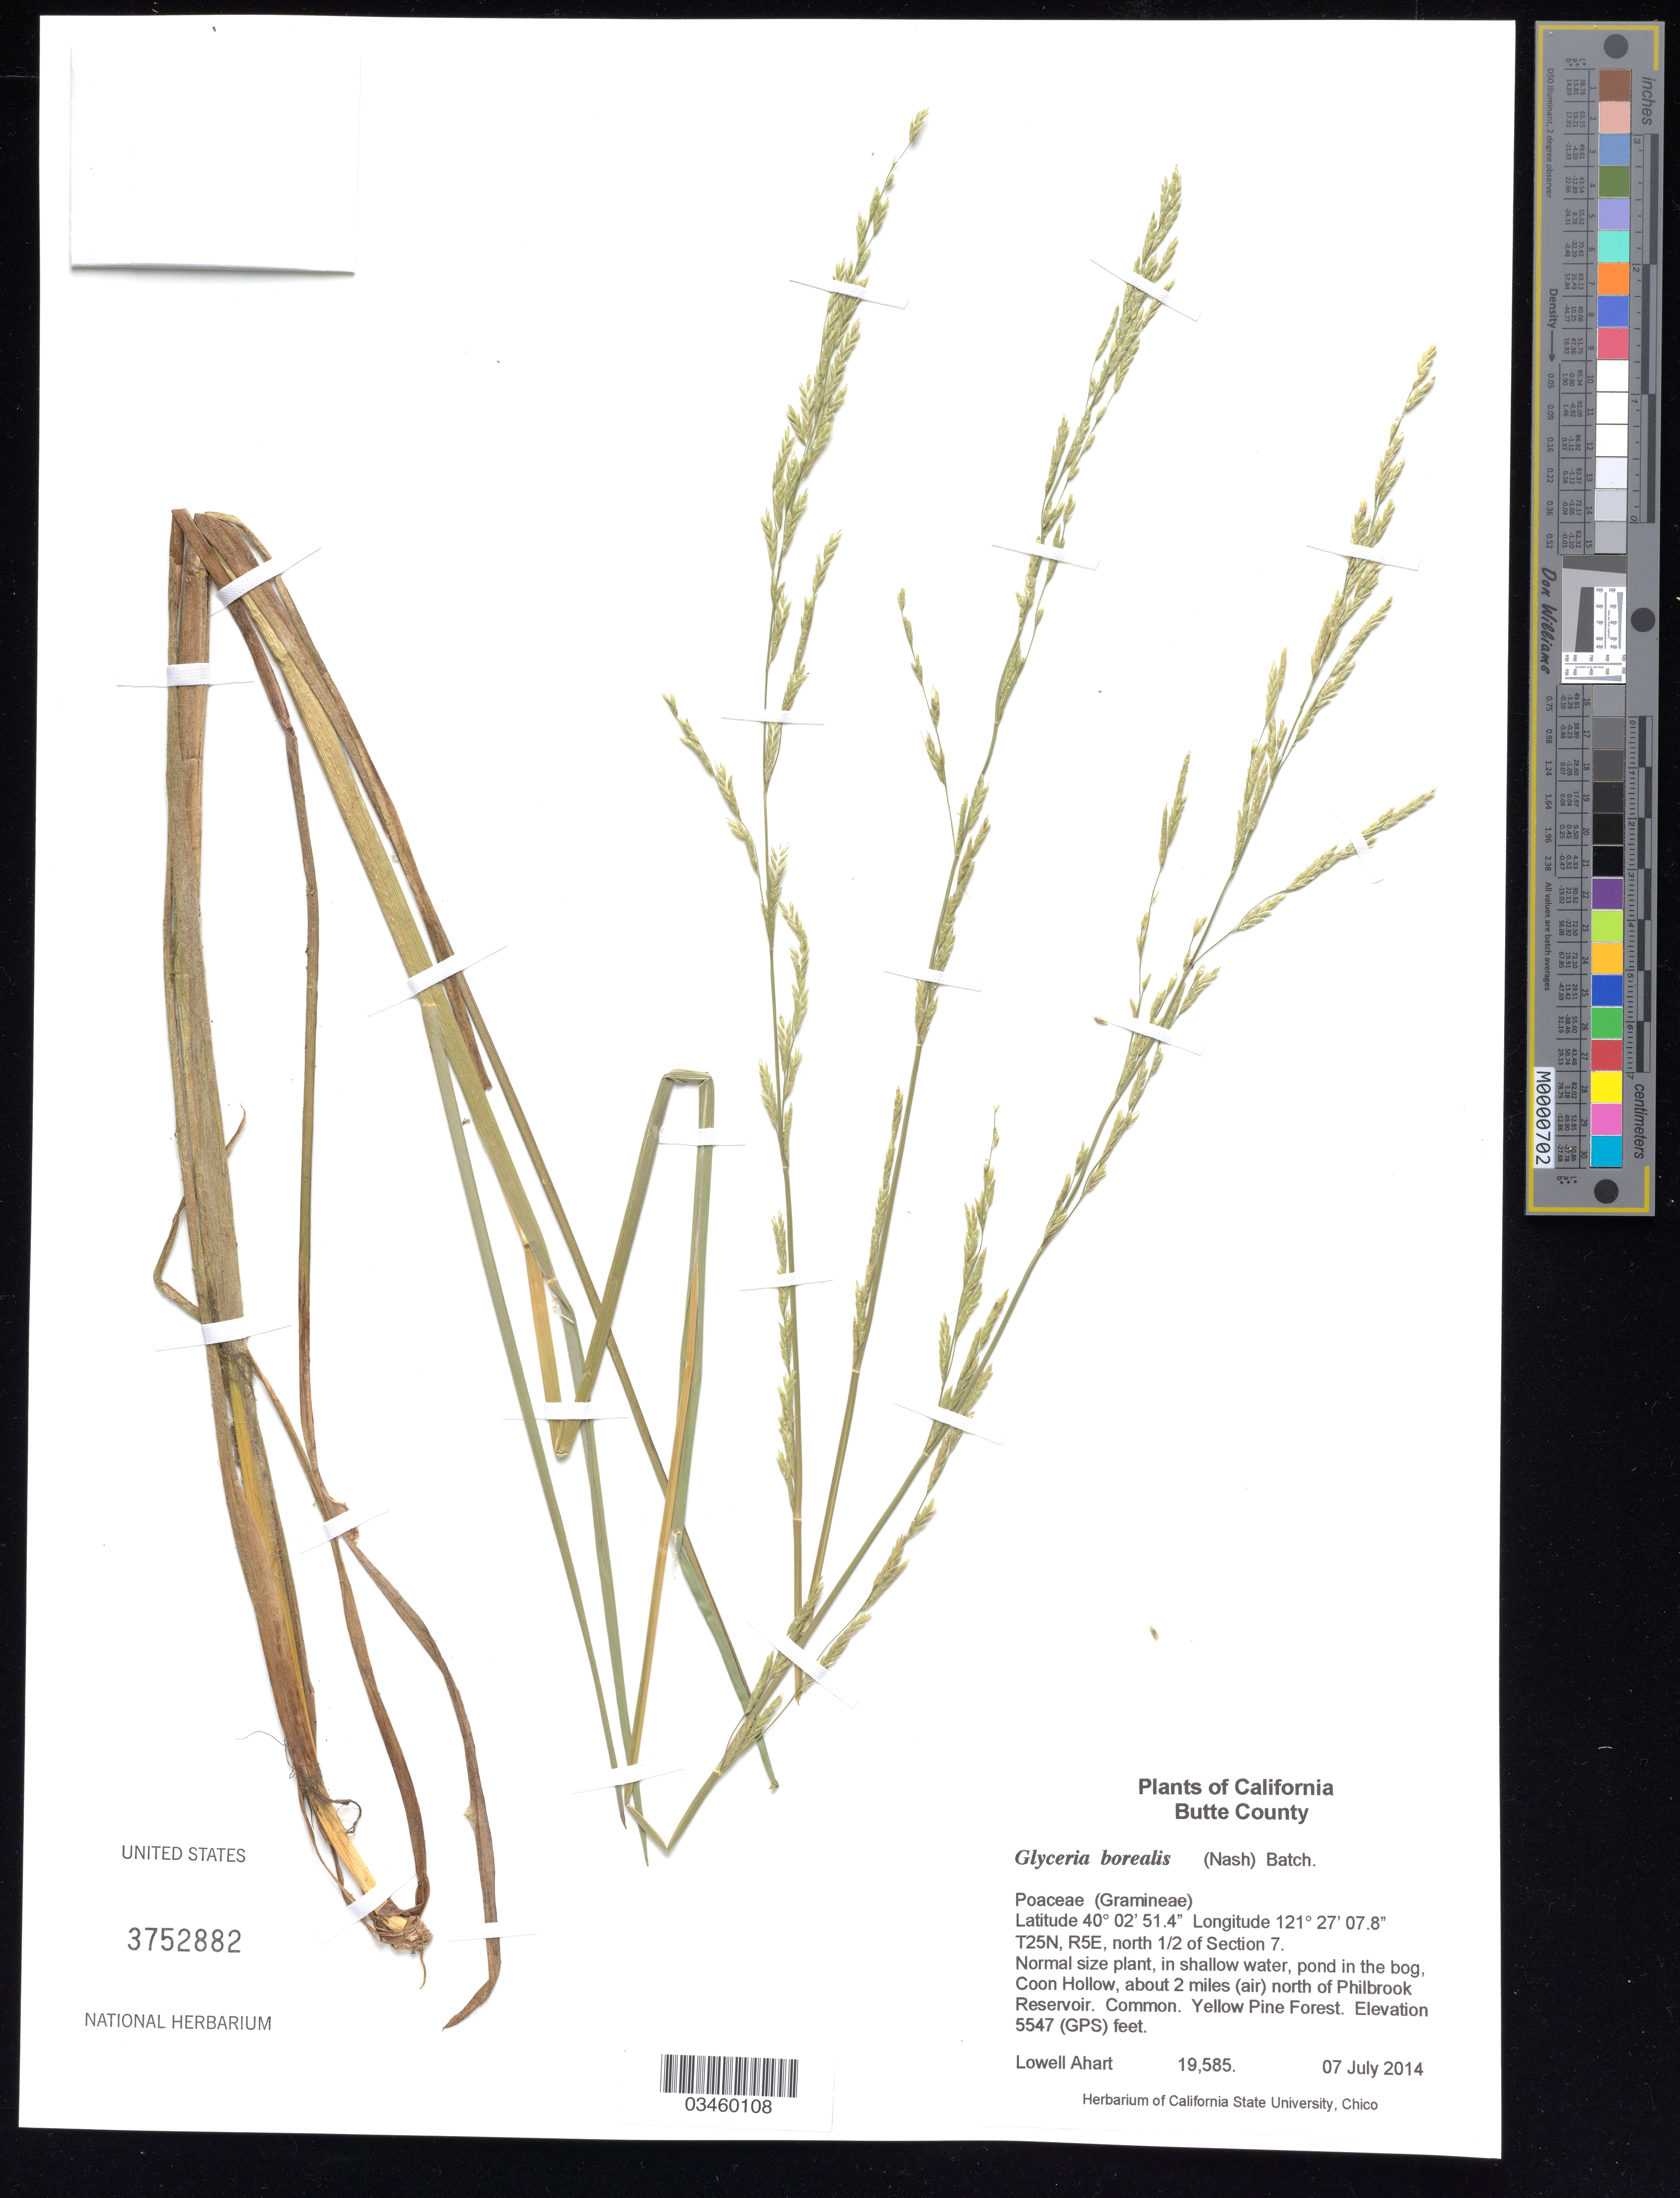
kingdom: Plantae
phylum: Tracheophyta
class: Liliopsida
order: Poales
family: Poaceae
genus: Glyceria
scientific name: Glyceria borealis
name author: (Nash) Batchelder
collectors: L. Ahart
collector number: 19585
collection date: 2014-07-07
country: United States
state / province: California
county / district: Butte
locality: Butte County, T25N, R5E, north ½ of Section 7, Coon Hollow, about 2 miles (air) north of Philbrook Reservoir. Common. Yellow Pine Forest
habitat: Shallow water, pond in the bog. Yellow Pine Forest.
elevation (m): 1691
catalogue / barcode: US 3752882